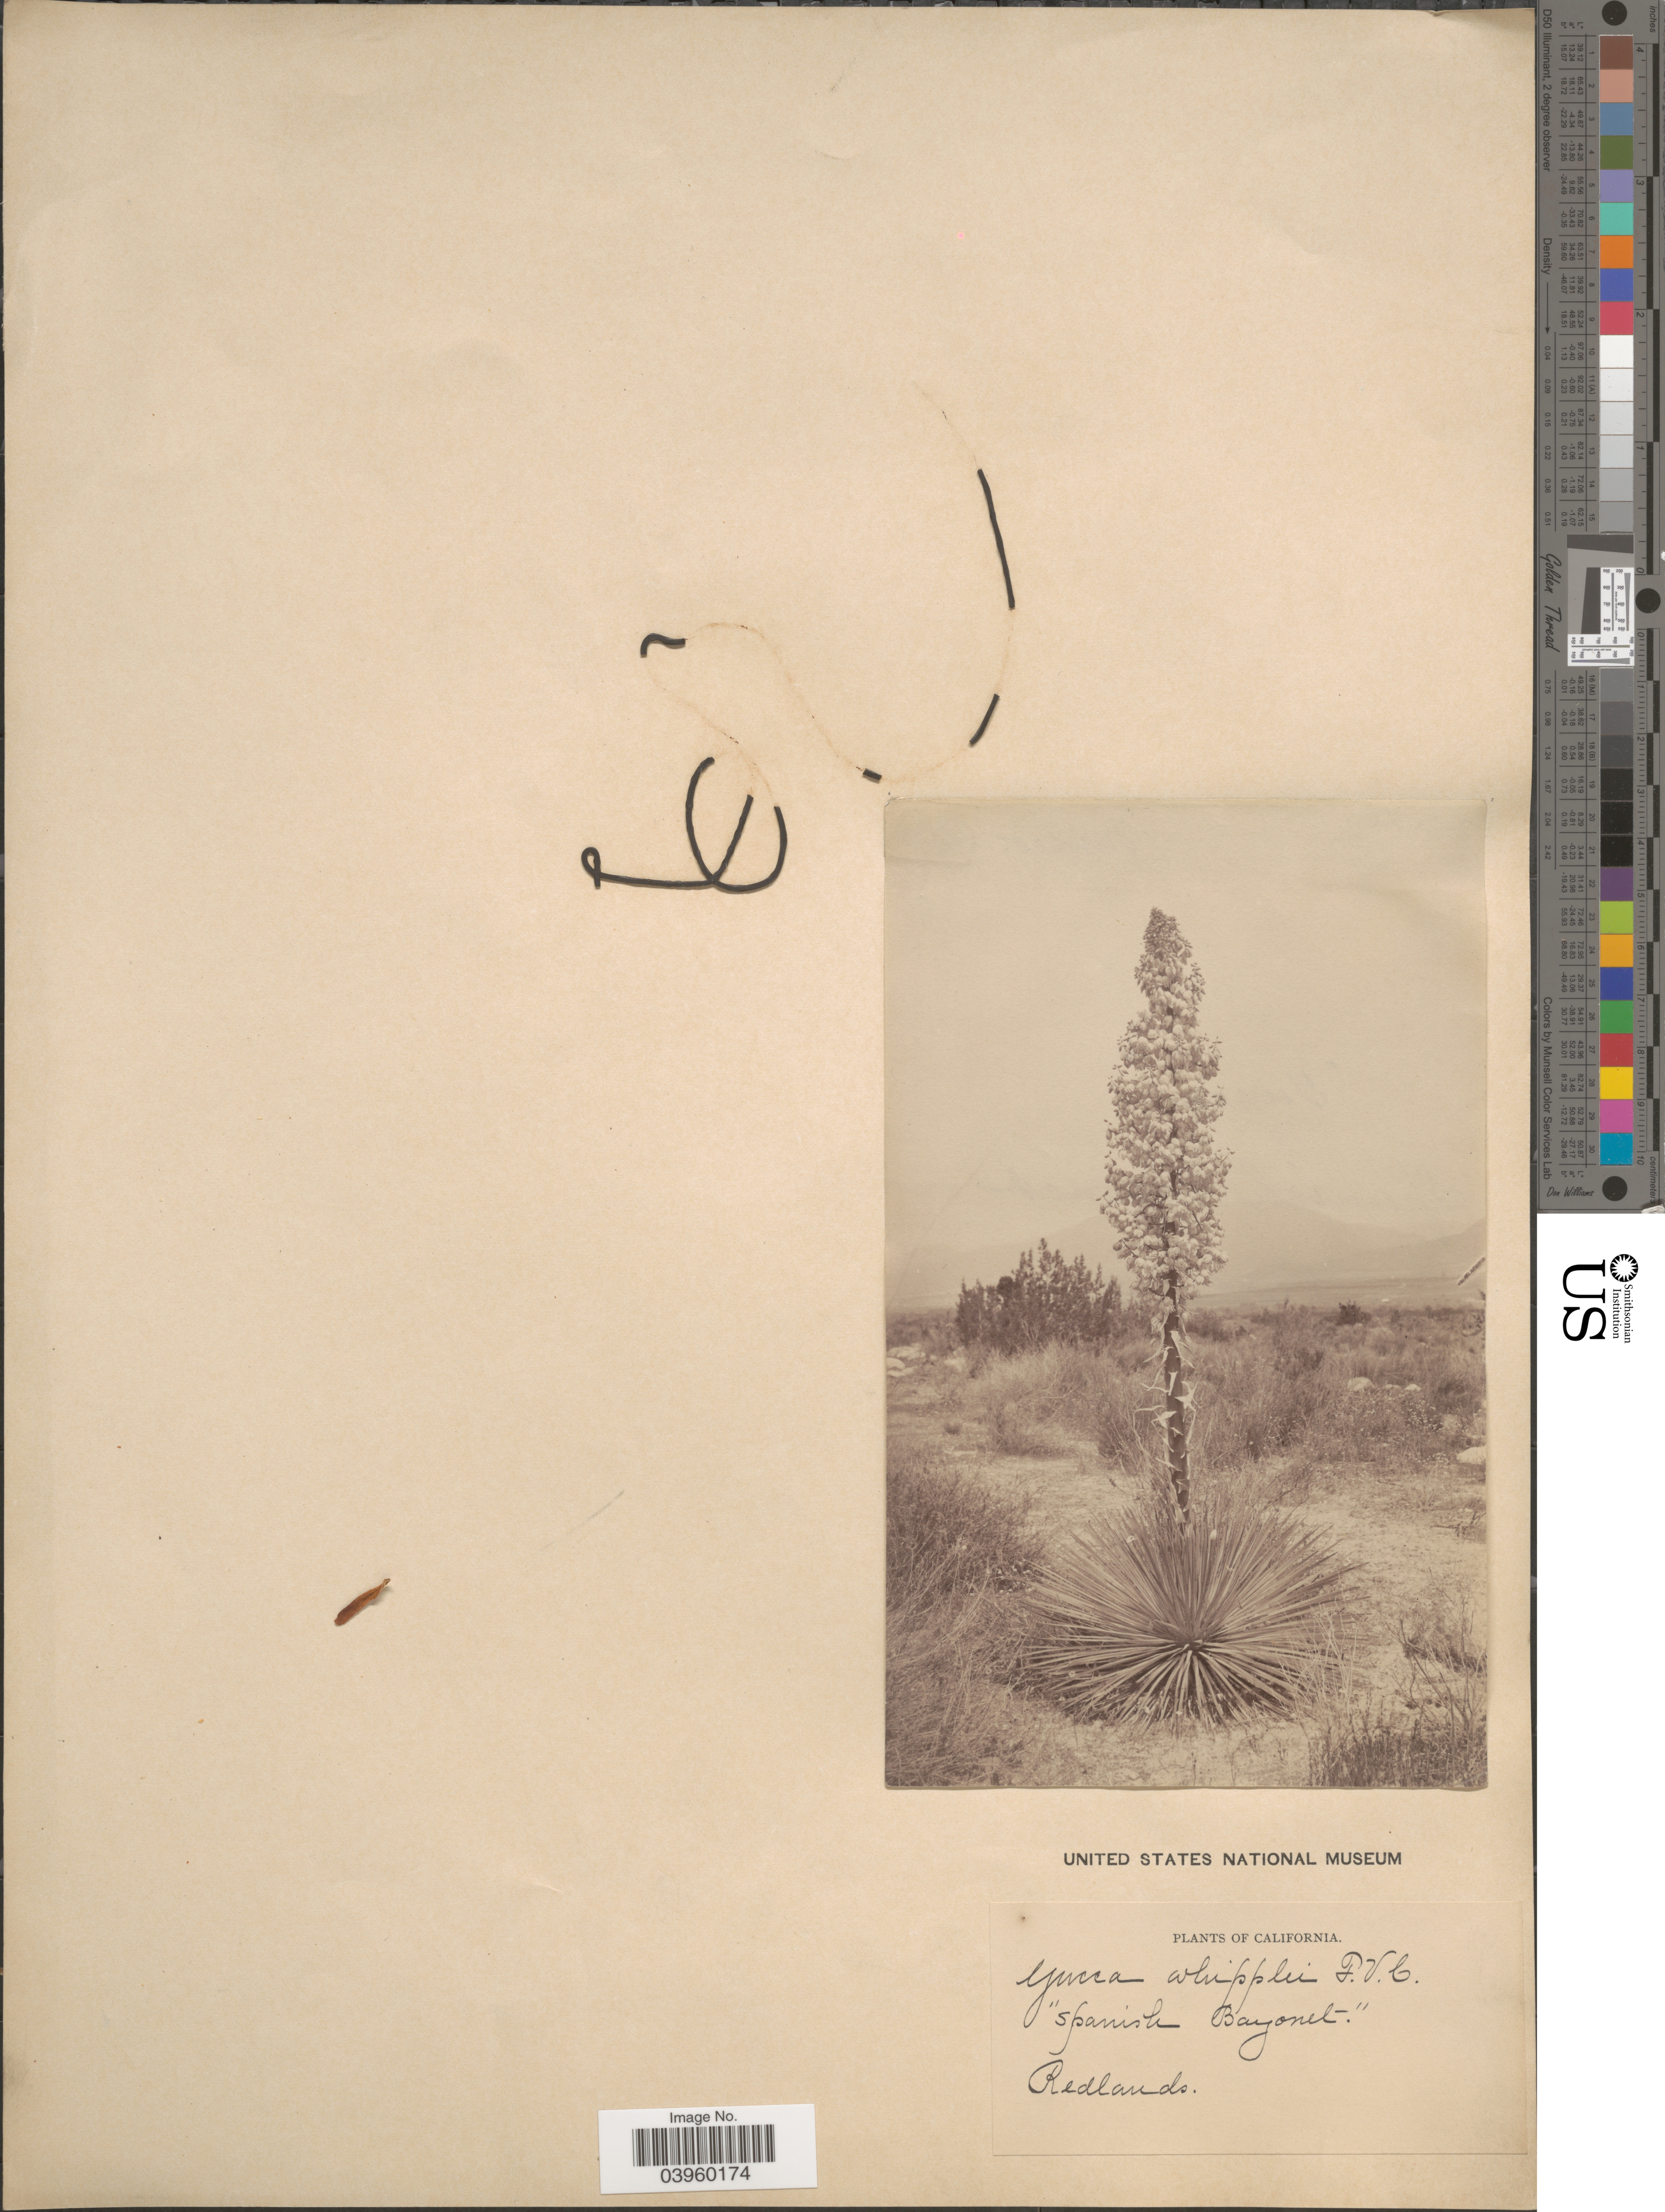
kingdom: Plantae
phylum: Tracheophyta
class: Liliopsida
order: Asparagales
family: Asparagaceae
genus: Yucca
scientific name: Yucca whipplei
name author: Torr.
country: United States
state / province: California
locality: Redlands.